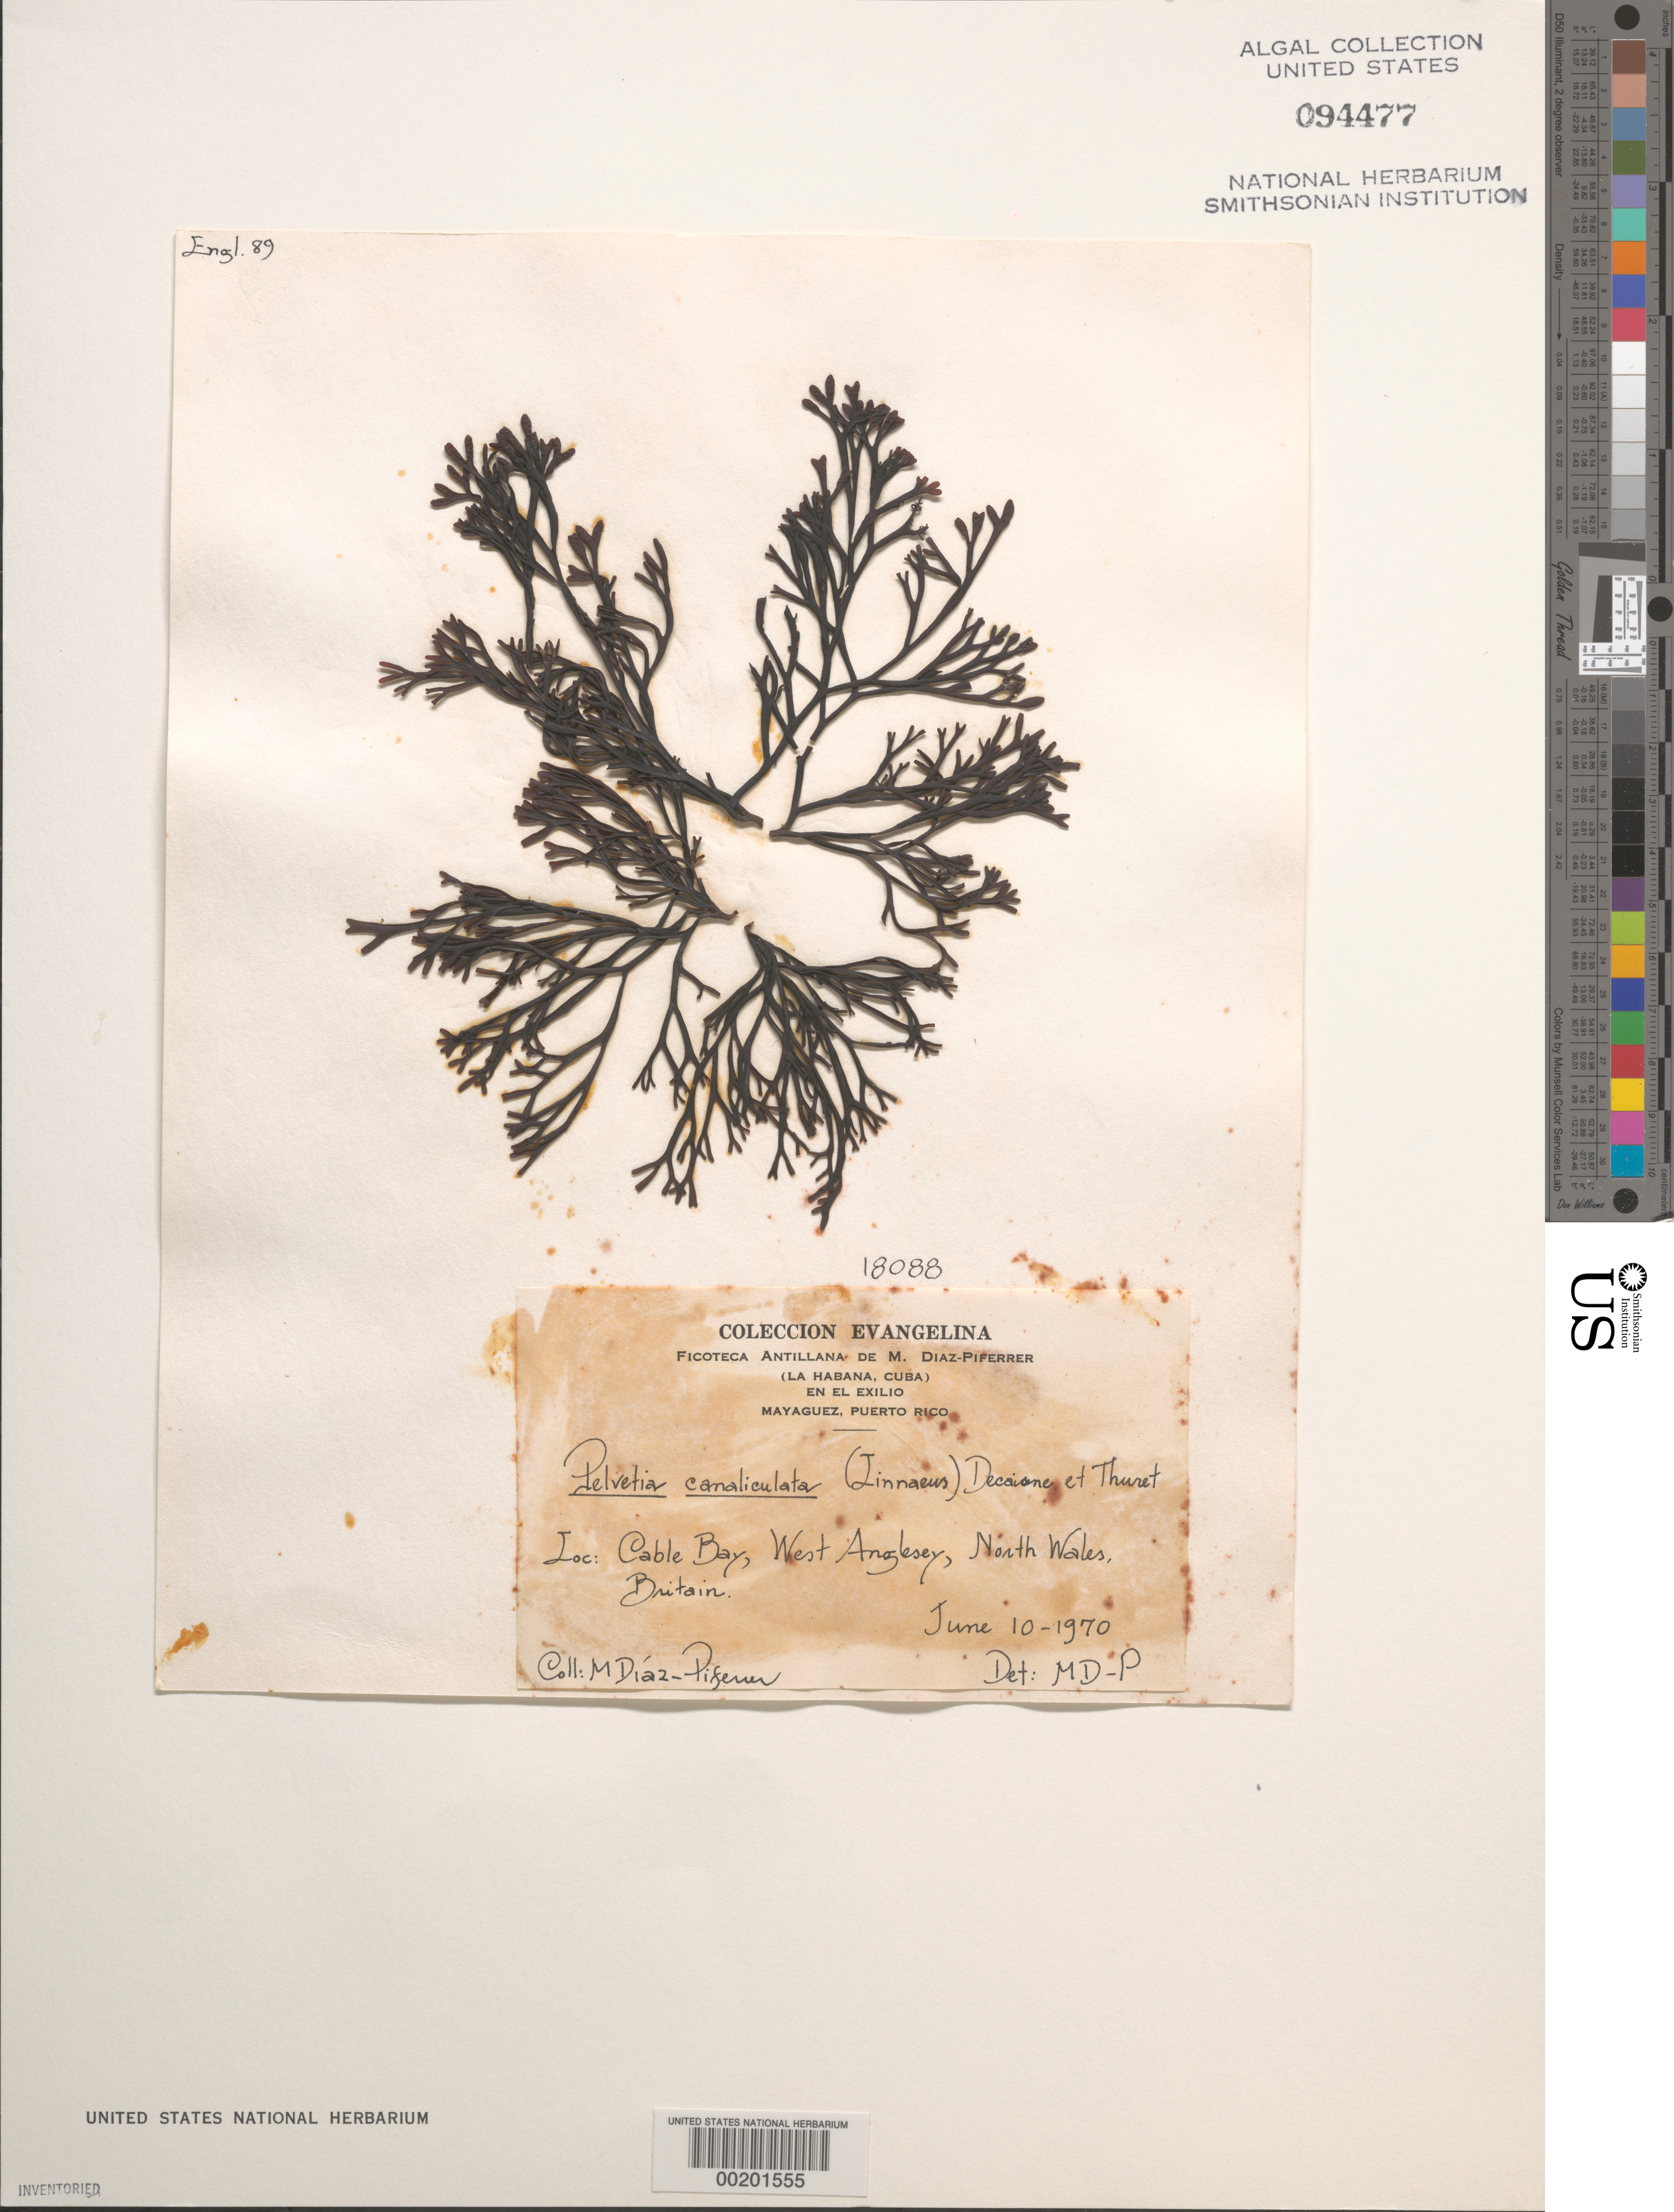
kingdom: Chromista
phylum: Ochrophyta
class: Phaeophyceae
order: Fucales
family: Fucaceae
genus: Pelvetia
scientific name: Pelvetia canaliculata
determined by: Diaz-Piferrer, M.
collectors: M. Diaz-Piferrer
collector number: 18088 & ENGL. 89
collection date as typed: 10 Jun 1970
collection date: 1970-06-10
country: United Kingdom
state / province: Wales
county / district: Gwynedd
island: Anglesey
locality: Cable Bay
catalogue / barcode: US 94477